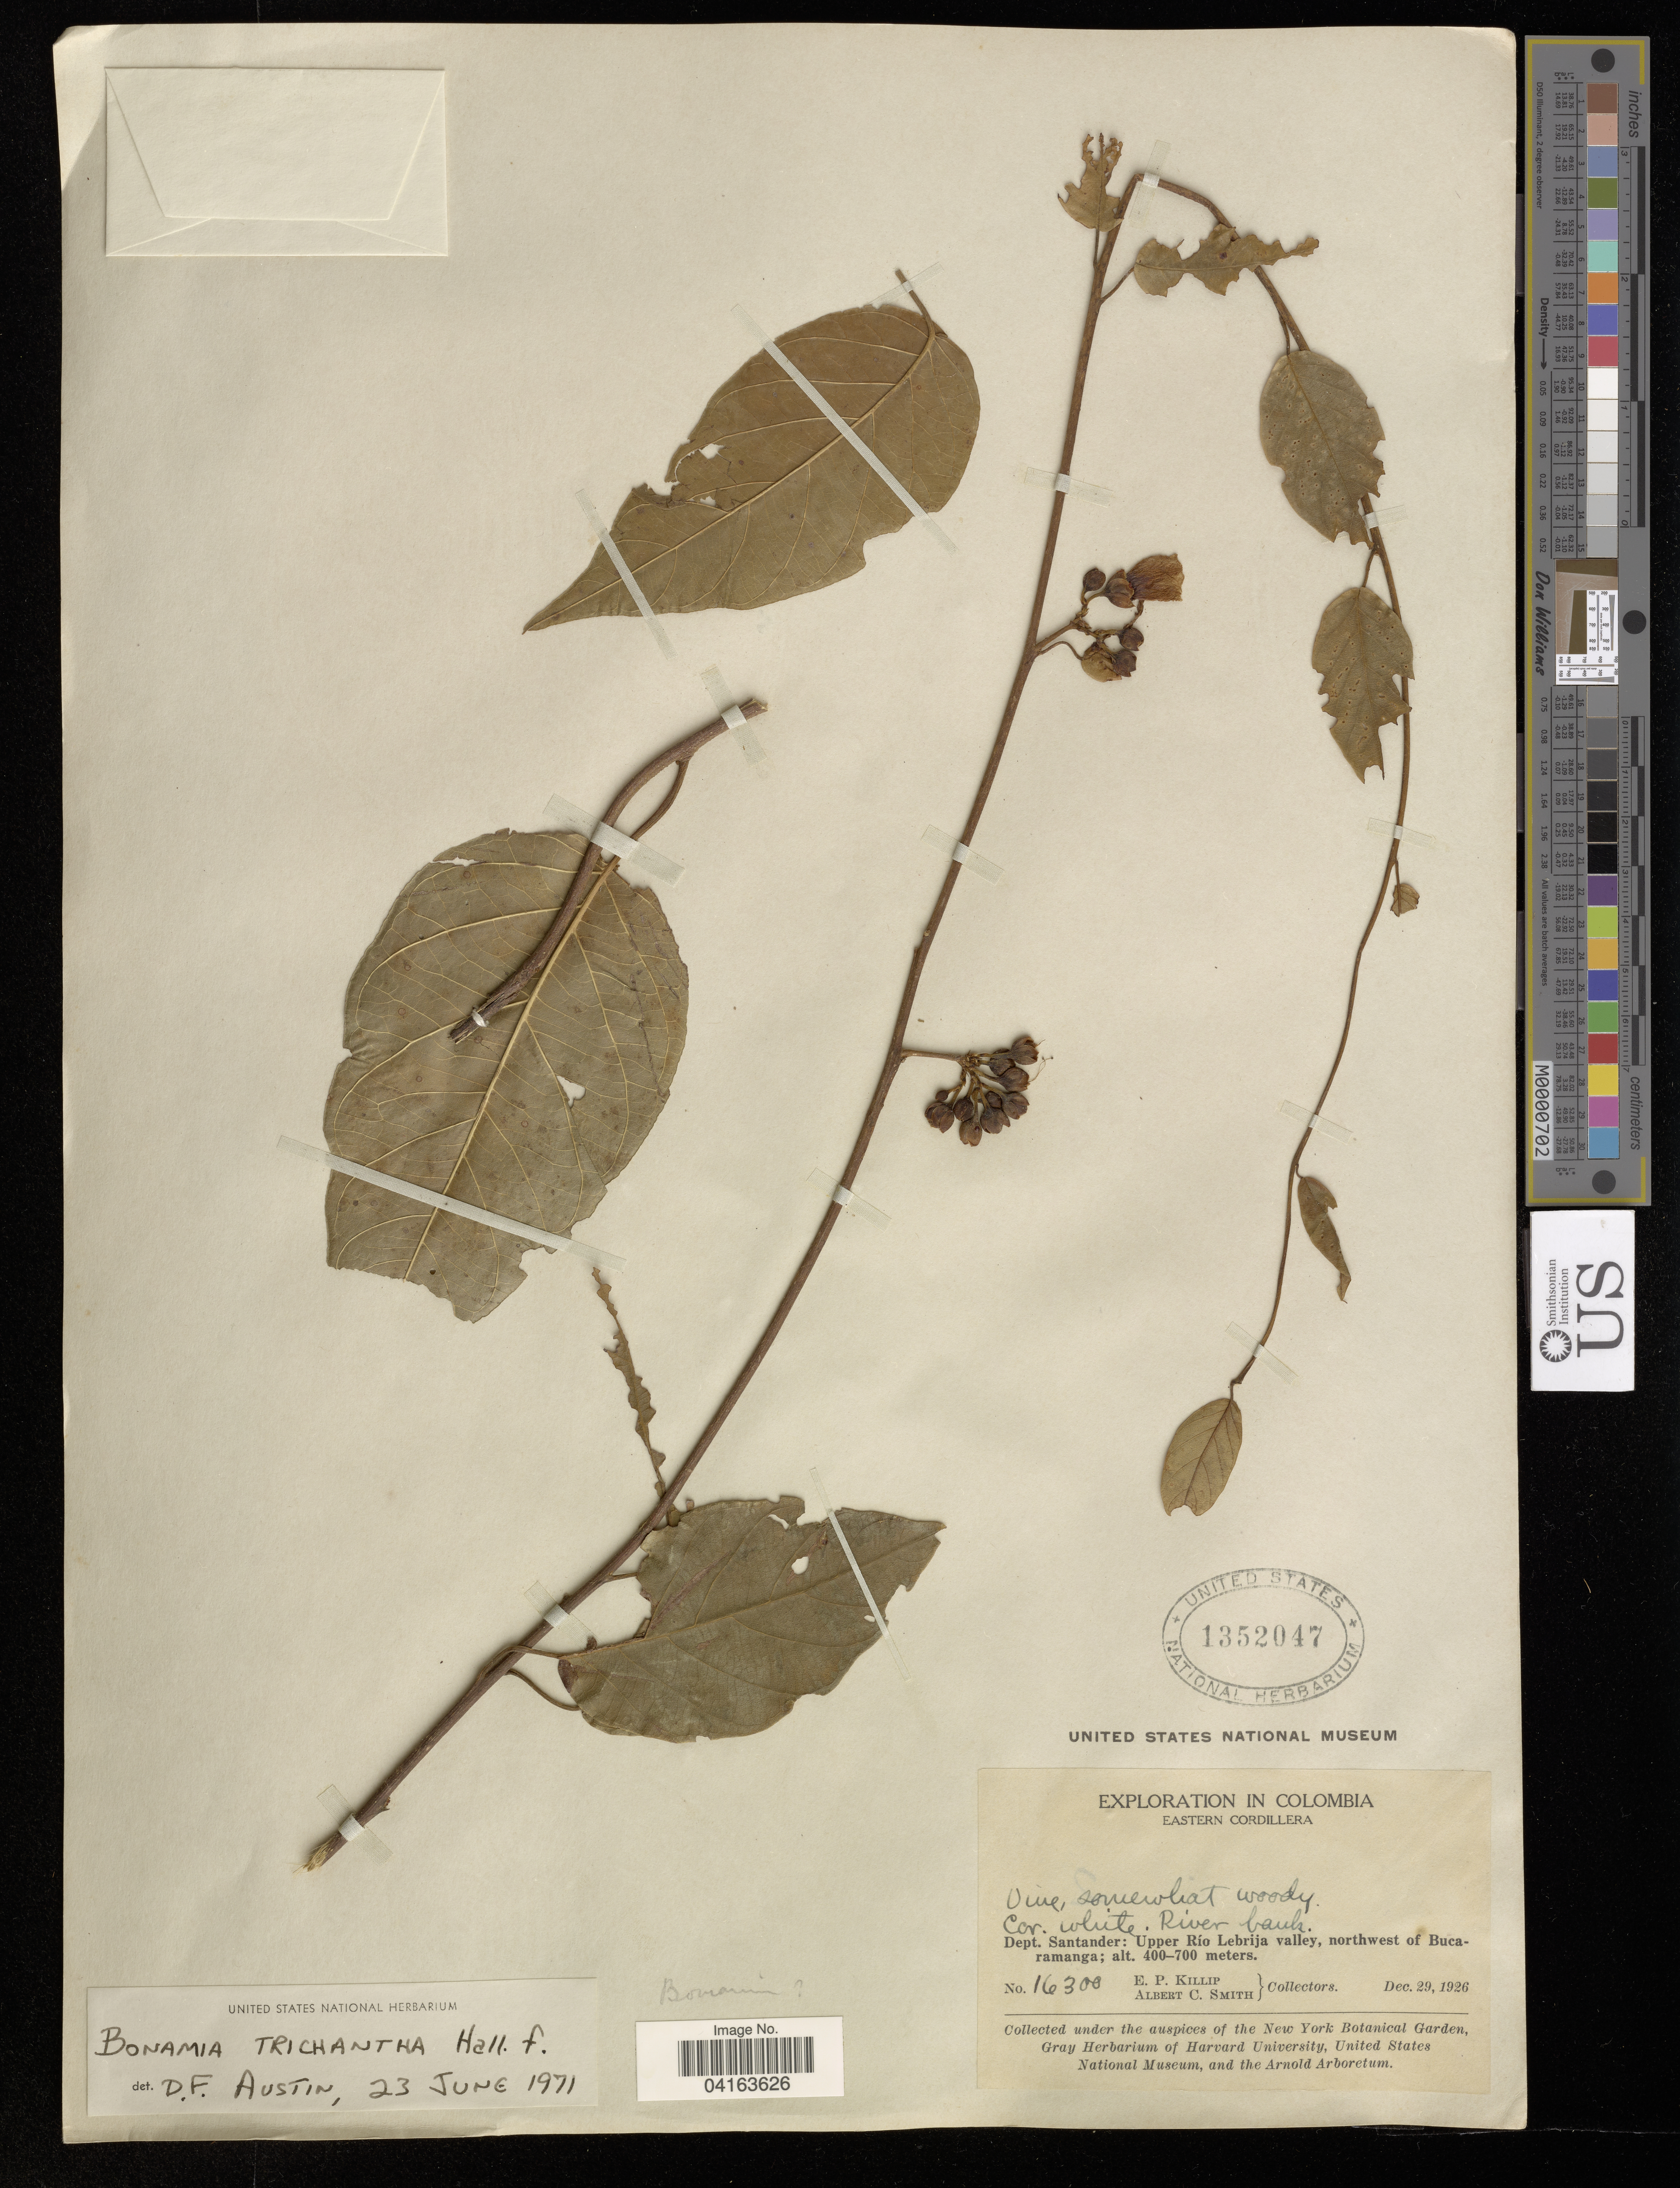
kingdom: Plantae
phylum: Tracheophyta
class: Magnoliopsida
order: Solanales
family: Convolvulaceae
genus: Bonamia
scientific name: Bonamia trichantha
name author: Hallier f.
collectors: E. P. Killip & A. C. Smith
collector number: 16300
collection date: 1926-12-29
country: Colombia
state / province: Santander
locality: Eastern Cordillera. Dept. Santander: Upper Río Lebrija valley, northwest of Bucaramanga.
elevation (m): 400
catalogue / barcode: US 1352047